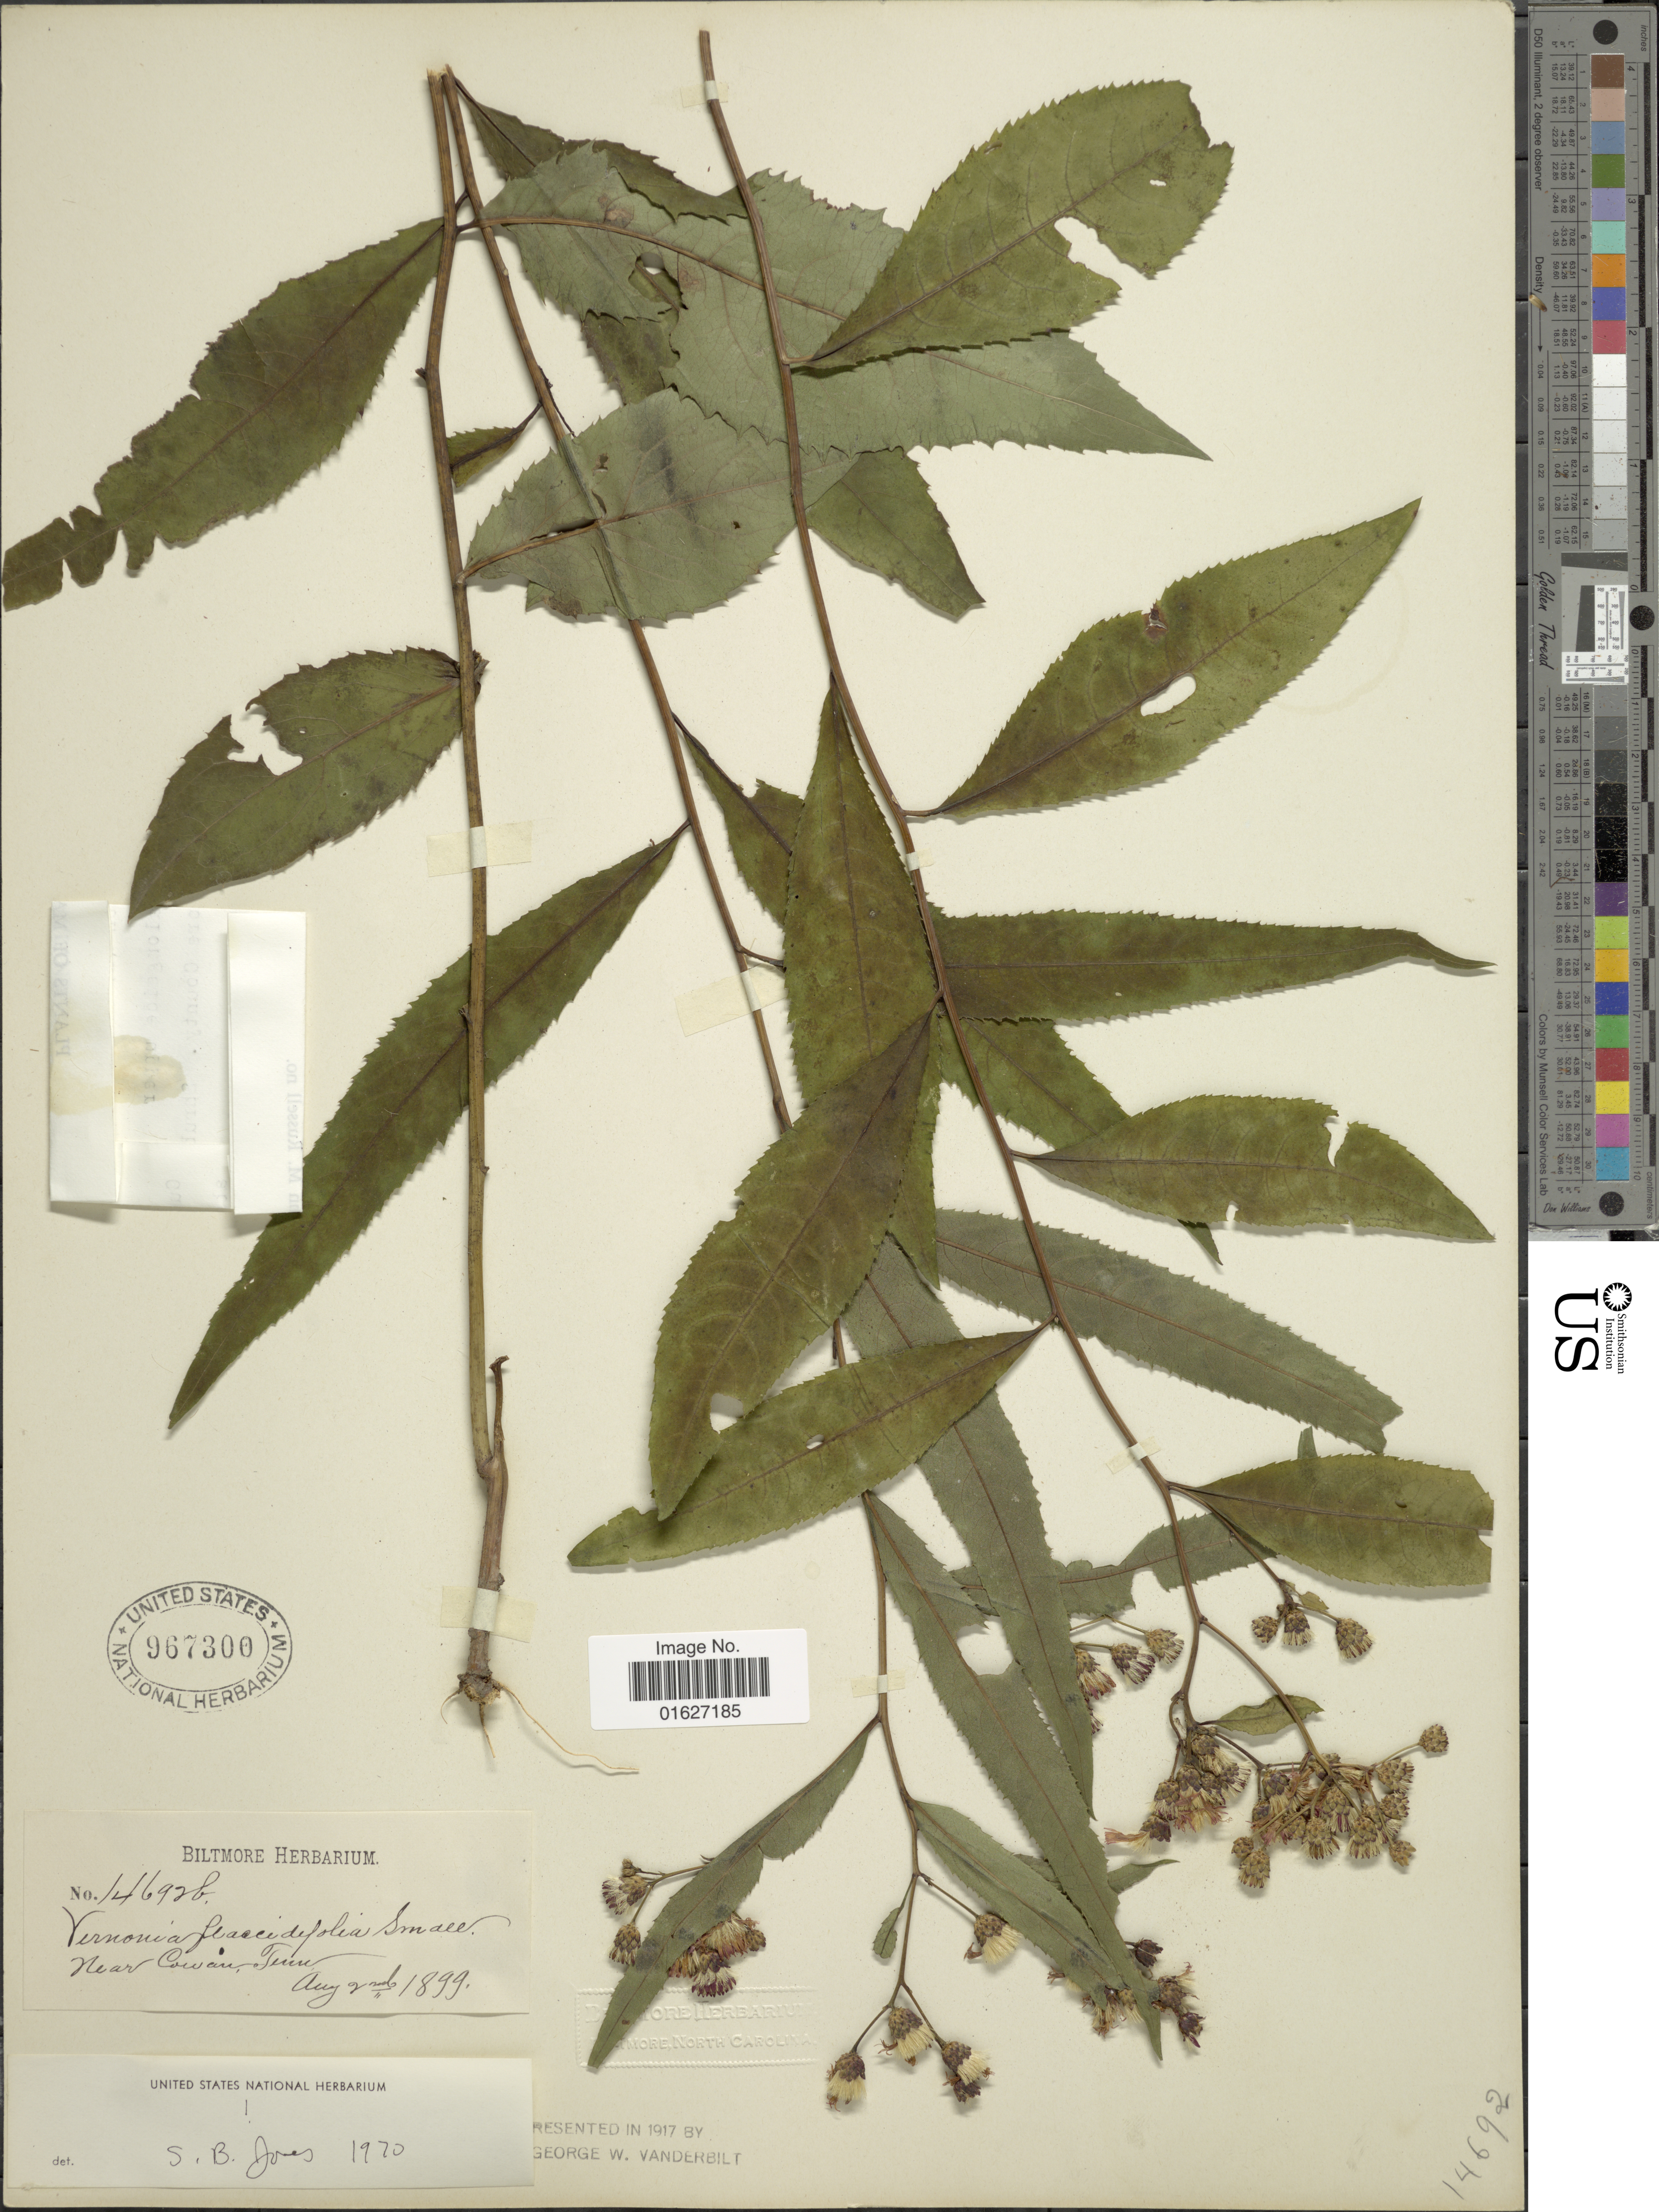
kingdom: Plantae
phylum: Tracheophyta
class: Magnoliopsida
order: Asterales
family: Asteraceae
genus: Vernonia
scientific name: Vernonia flaccidifolia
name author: Small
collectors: ex herb. Biltmore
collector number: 14692b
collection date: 1899-08-02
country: United States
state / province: Tennessee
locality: Near Cowan.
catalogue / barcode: US 967300